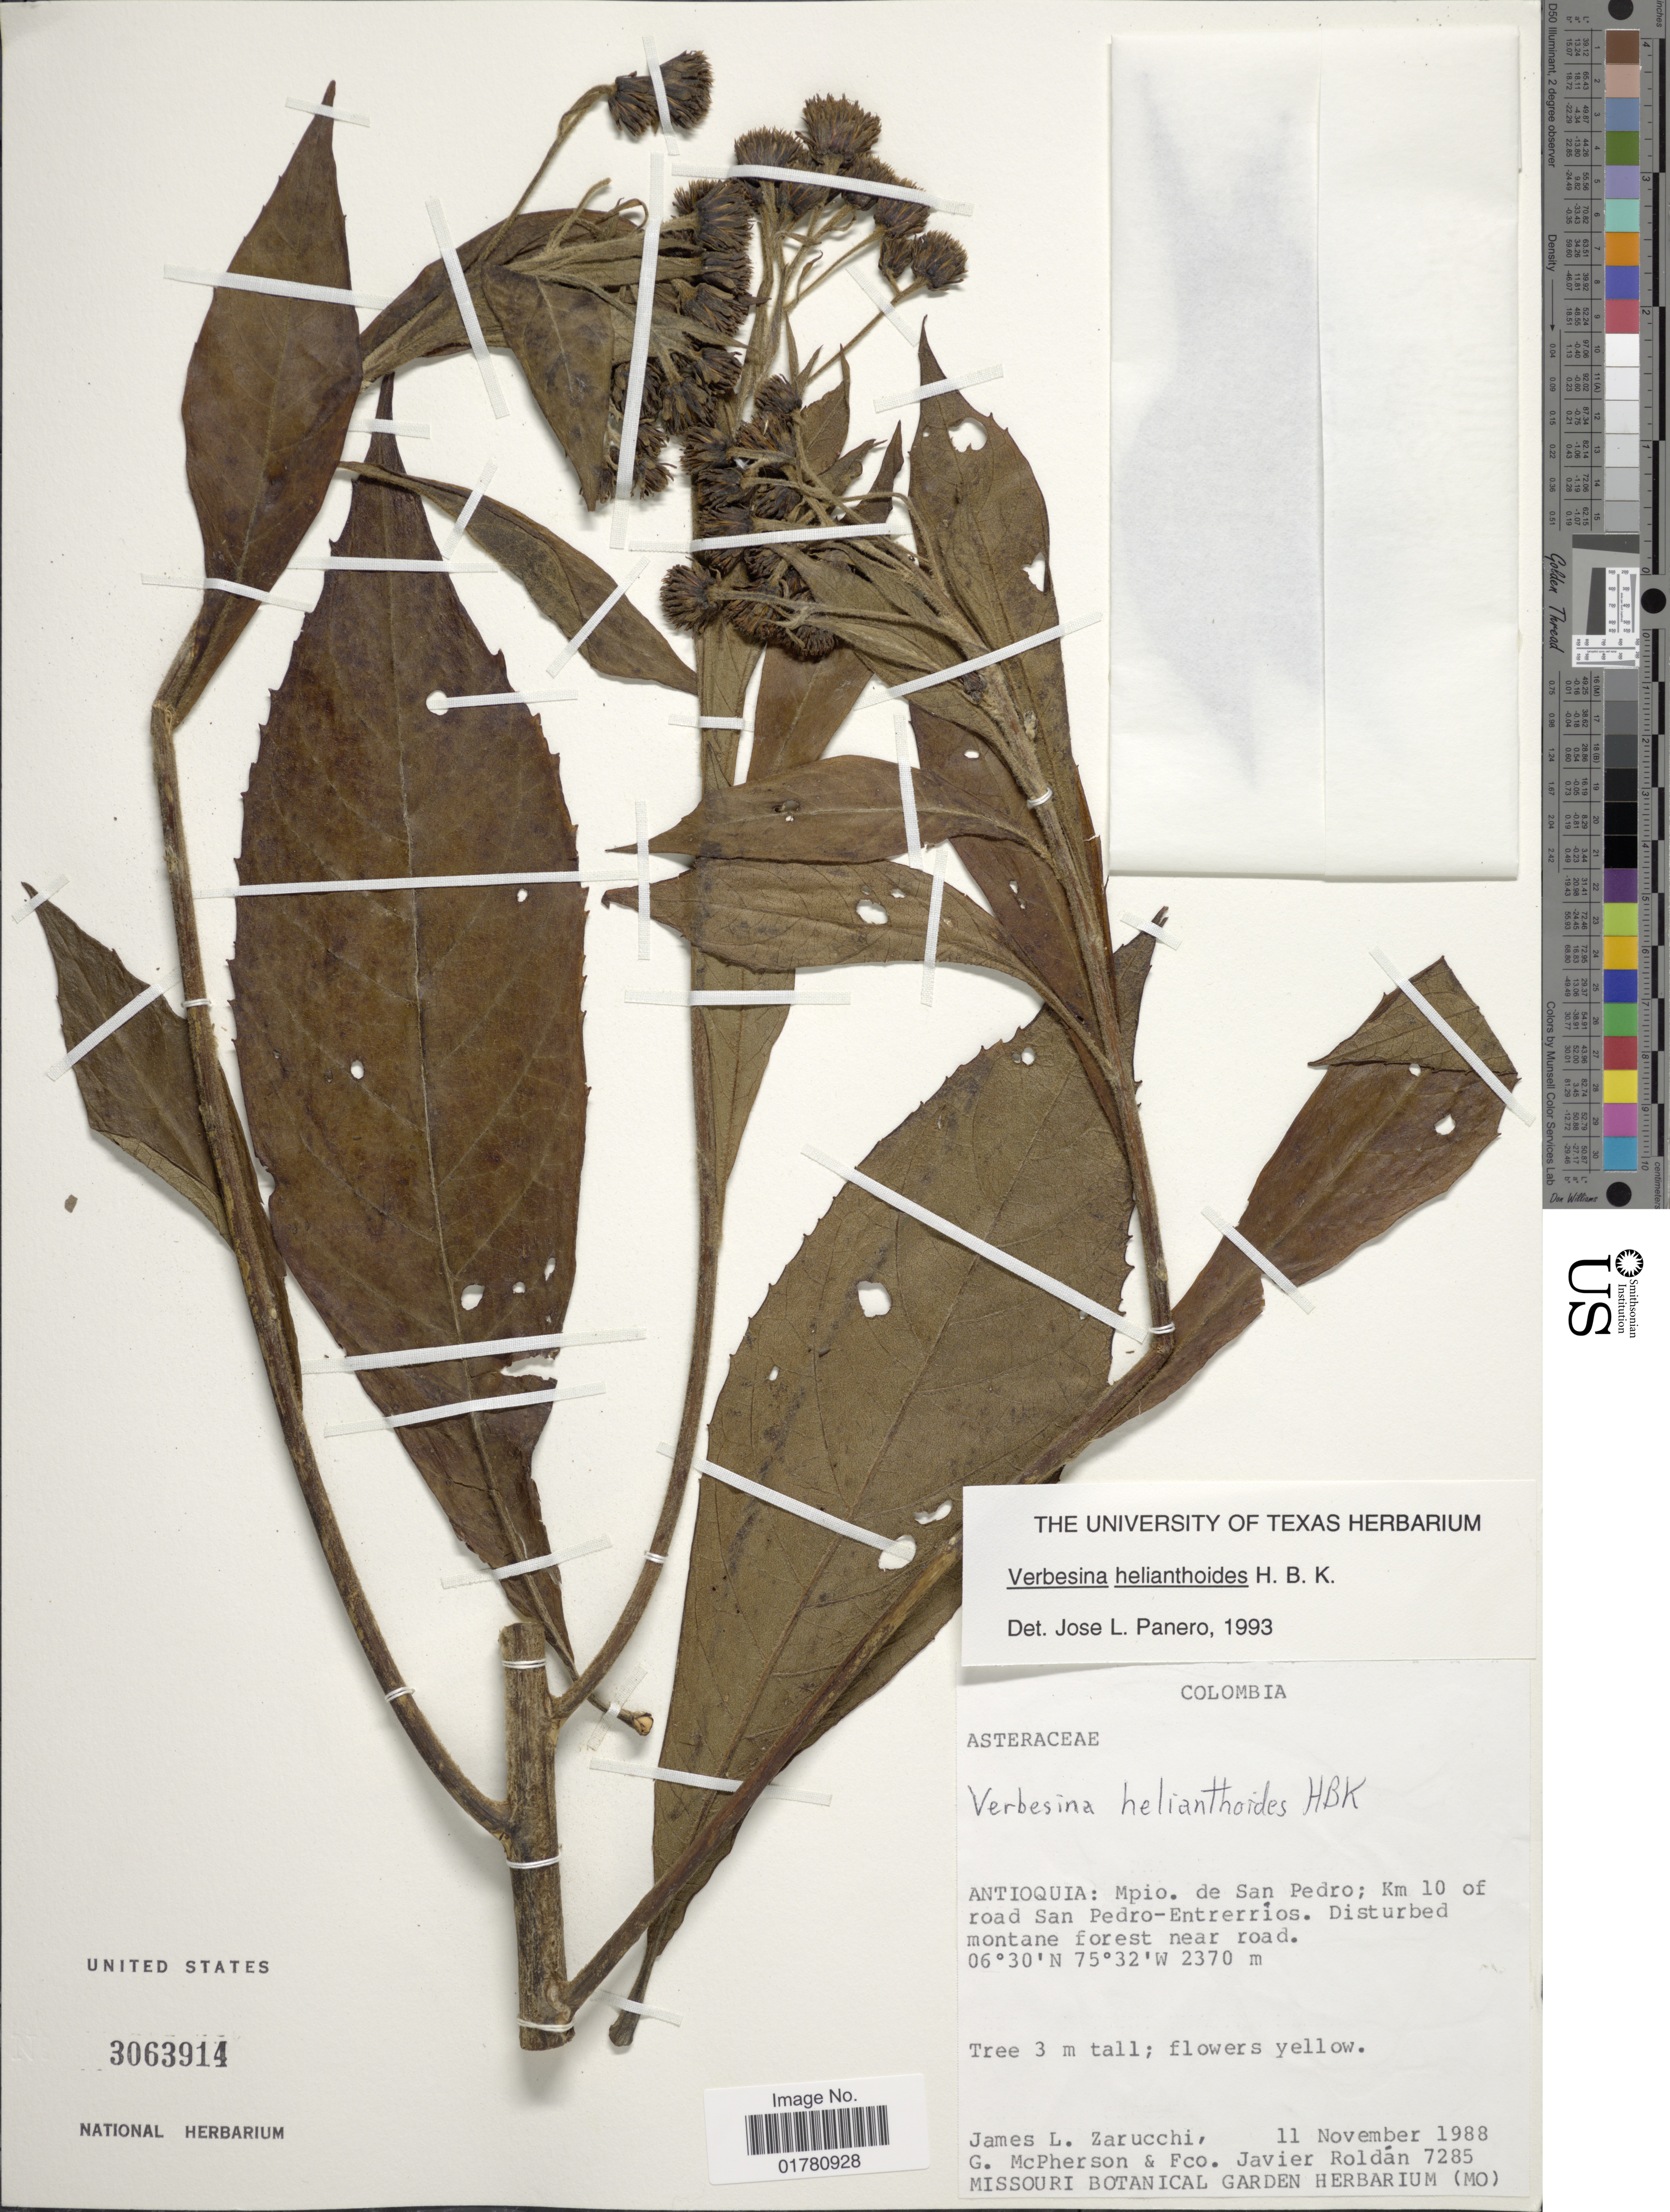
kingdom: Plantae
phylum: Tracheophyta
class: Magnoliopsida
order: Asterales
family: Asteraceae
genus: Verbesina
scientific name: Verbesina helianthoides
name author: Hook. & Arn. in Hook.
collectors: J. L. Zarucchi, G. D. McPherson & F. J. Roldán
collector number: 7285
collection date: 1988-11-11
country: Colombia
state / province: Antioquia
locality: Mpio de San pedro; Km 10 of road San Pedro-Entrerríos. Disturbed montane forest near road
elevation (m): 2370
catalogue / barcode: US 3063914